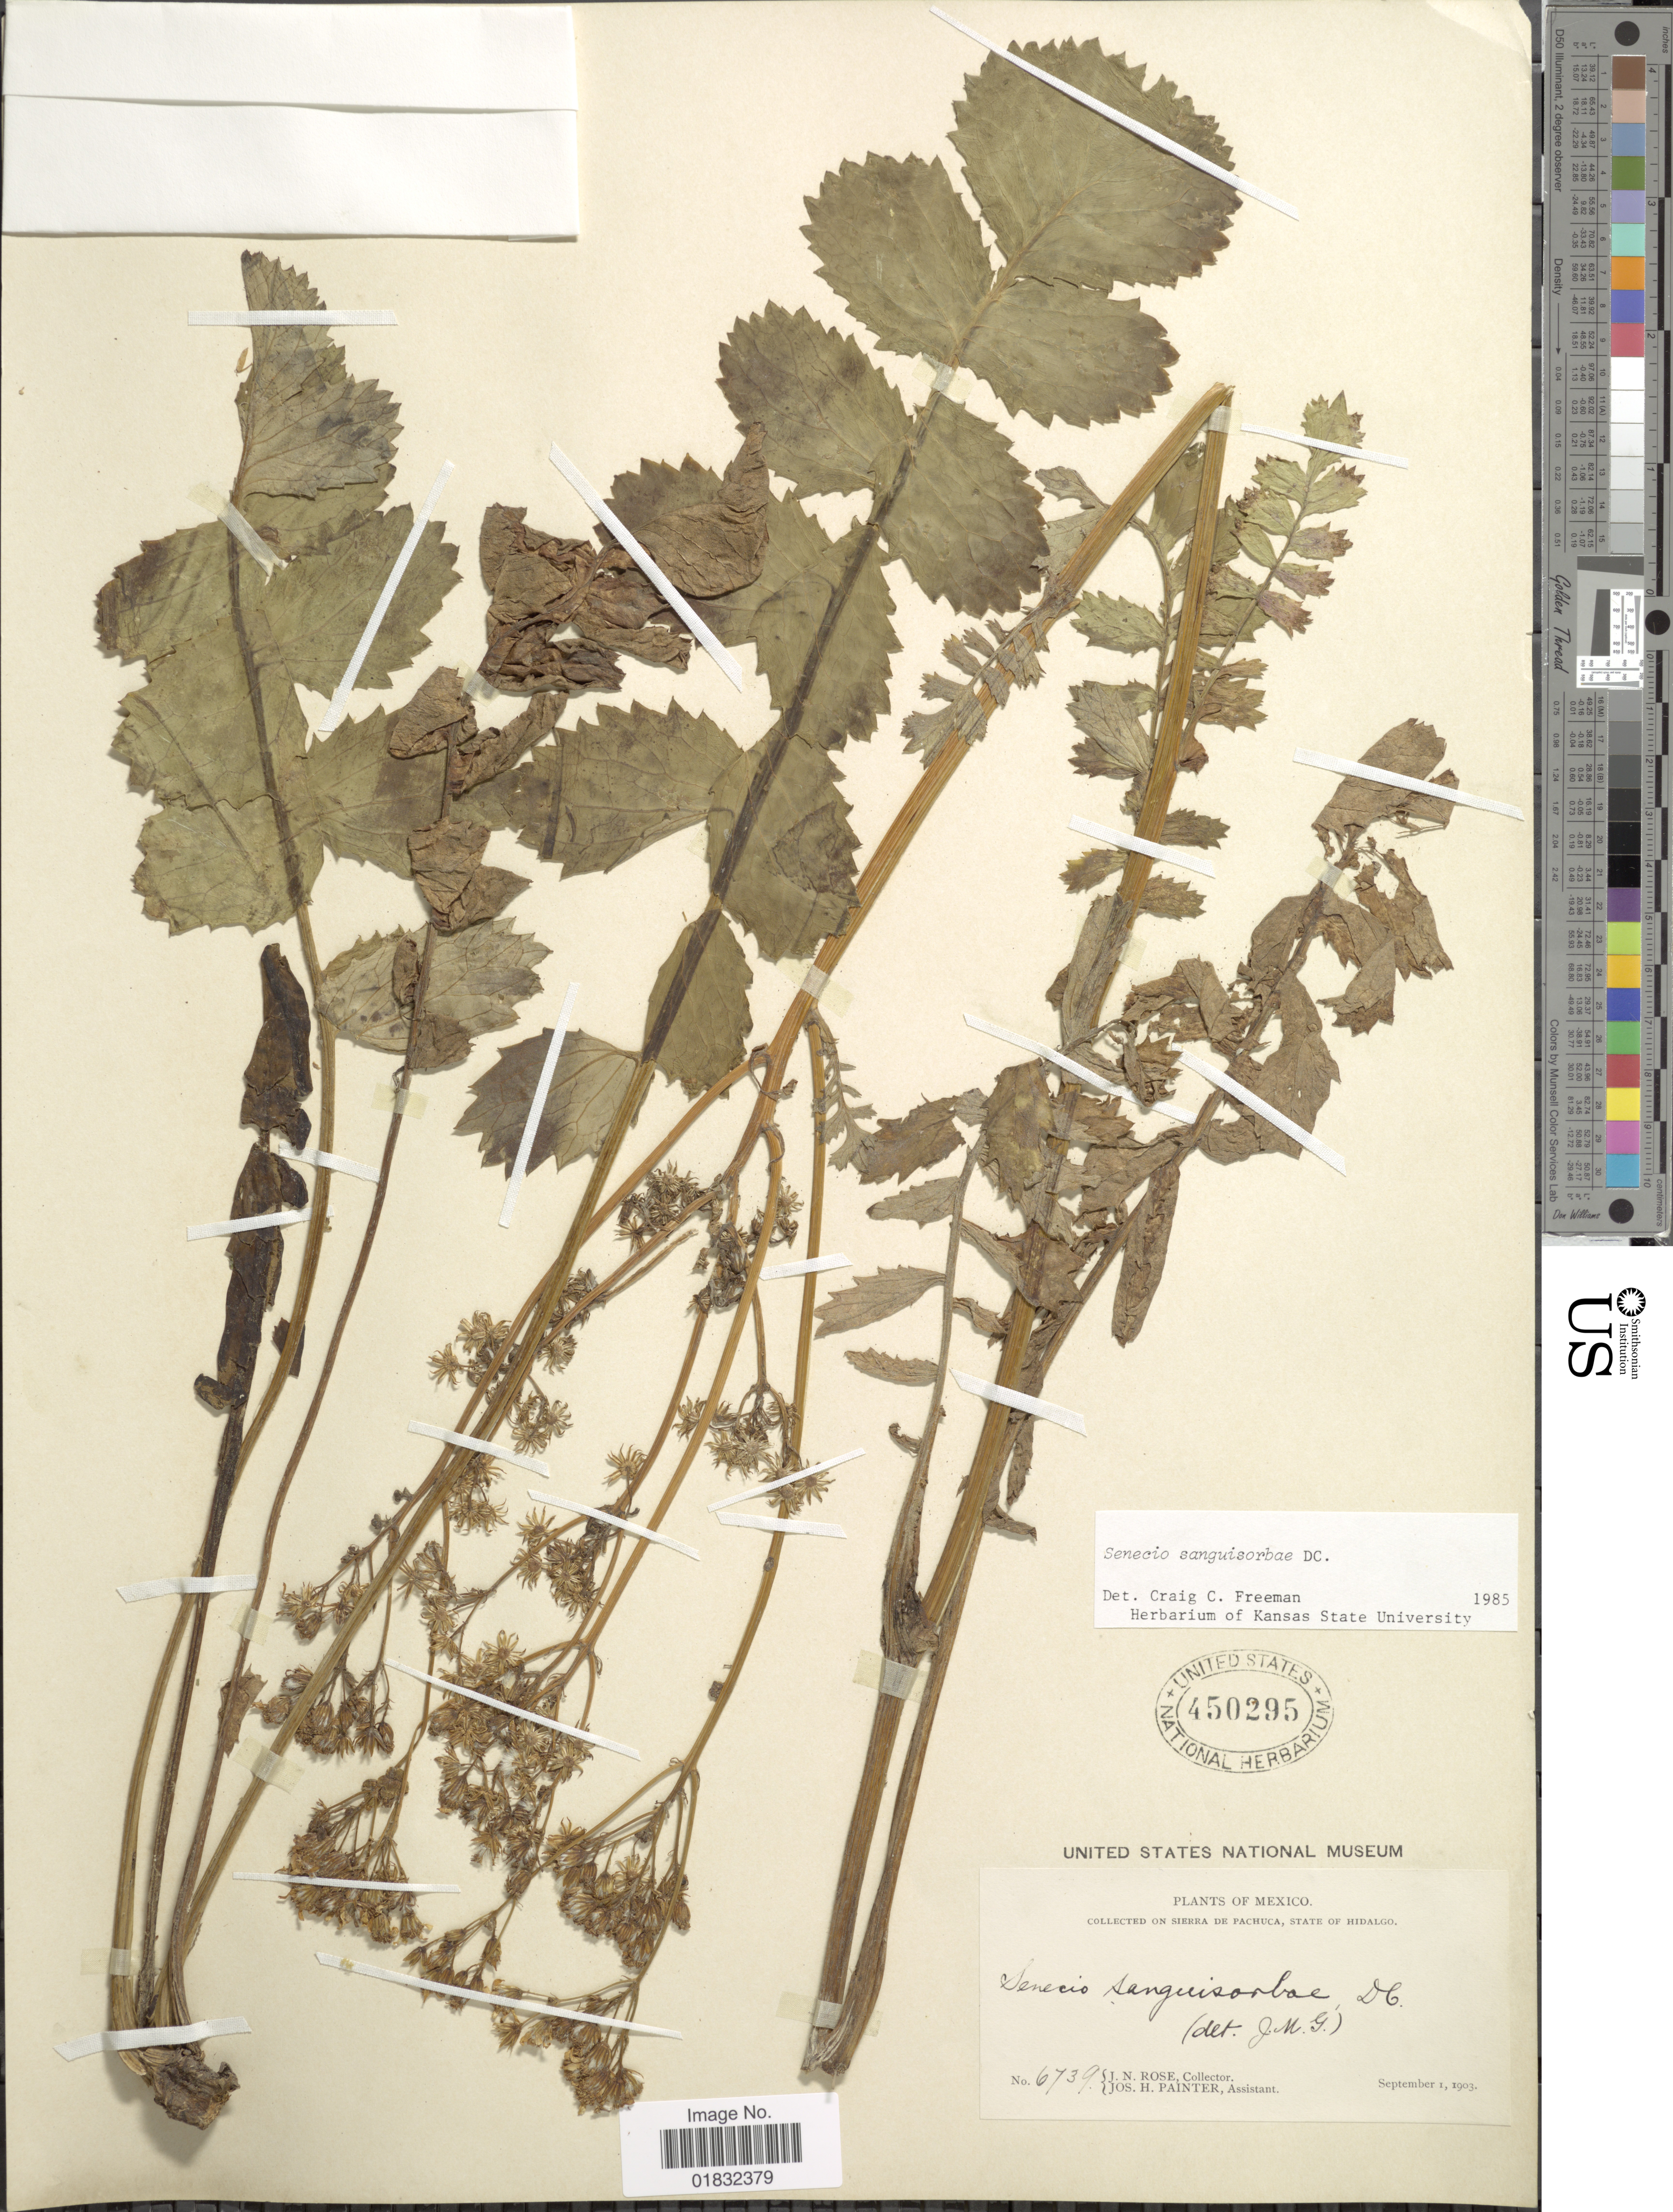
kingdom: Plantae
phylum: Tracheophyta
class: Magnoliopsida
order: Asterales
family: Asteraceae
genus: Packera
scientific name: Packera sanguisorbae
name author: (DC.) C. Jeffrey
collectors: J. N. Rose & R. Hay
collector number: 6739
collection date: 1903-09-01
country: Mexico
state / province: Hidalgo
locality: On Sierra de Pachuca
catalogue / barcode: US 450295